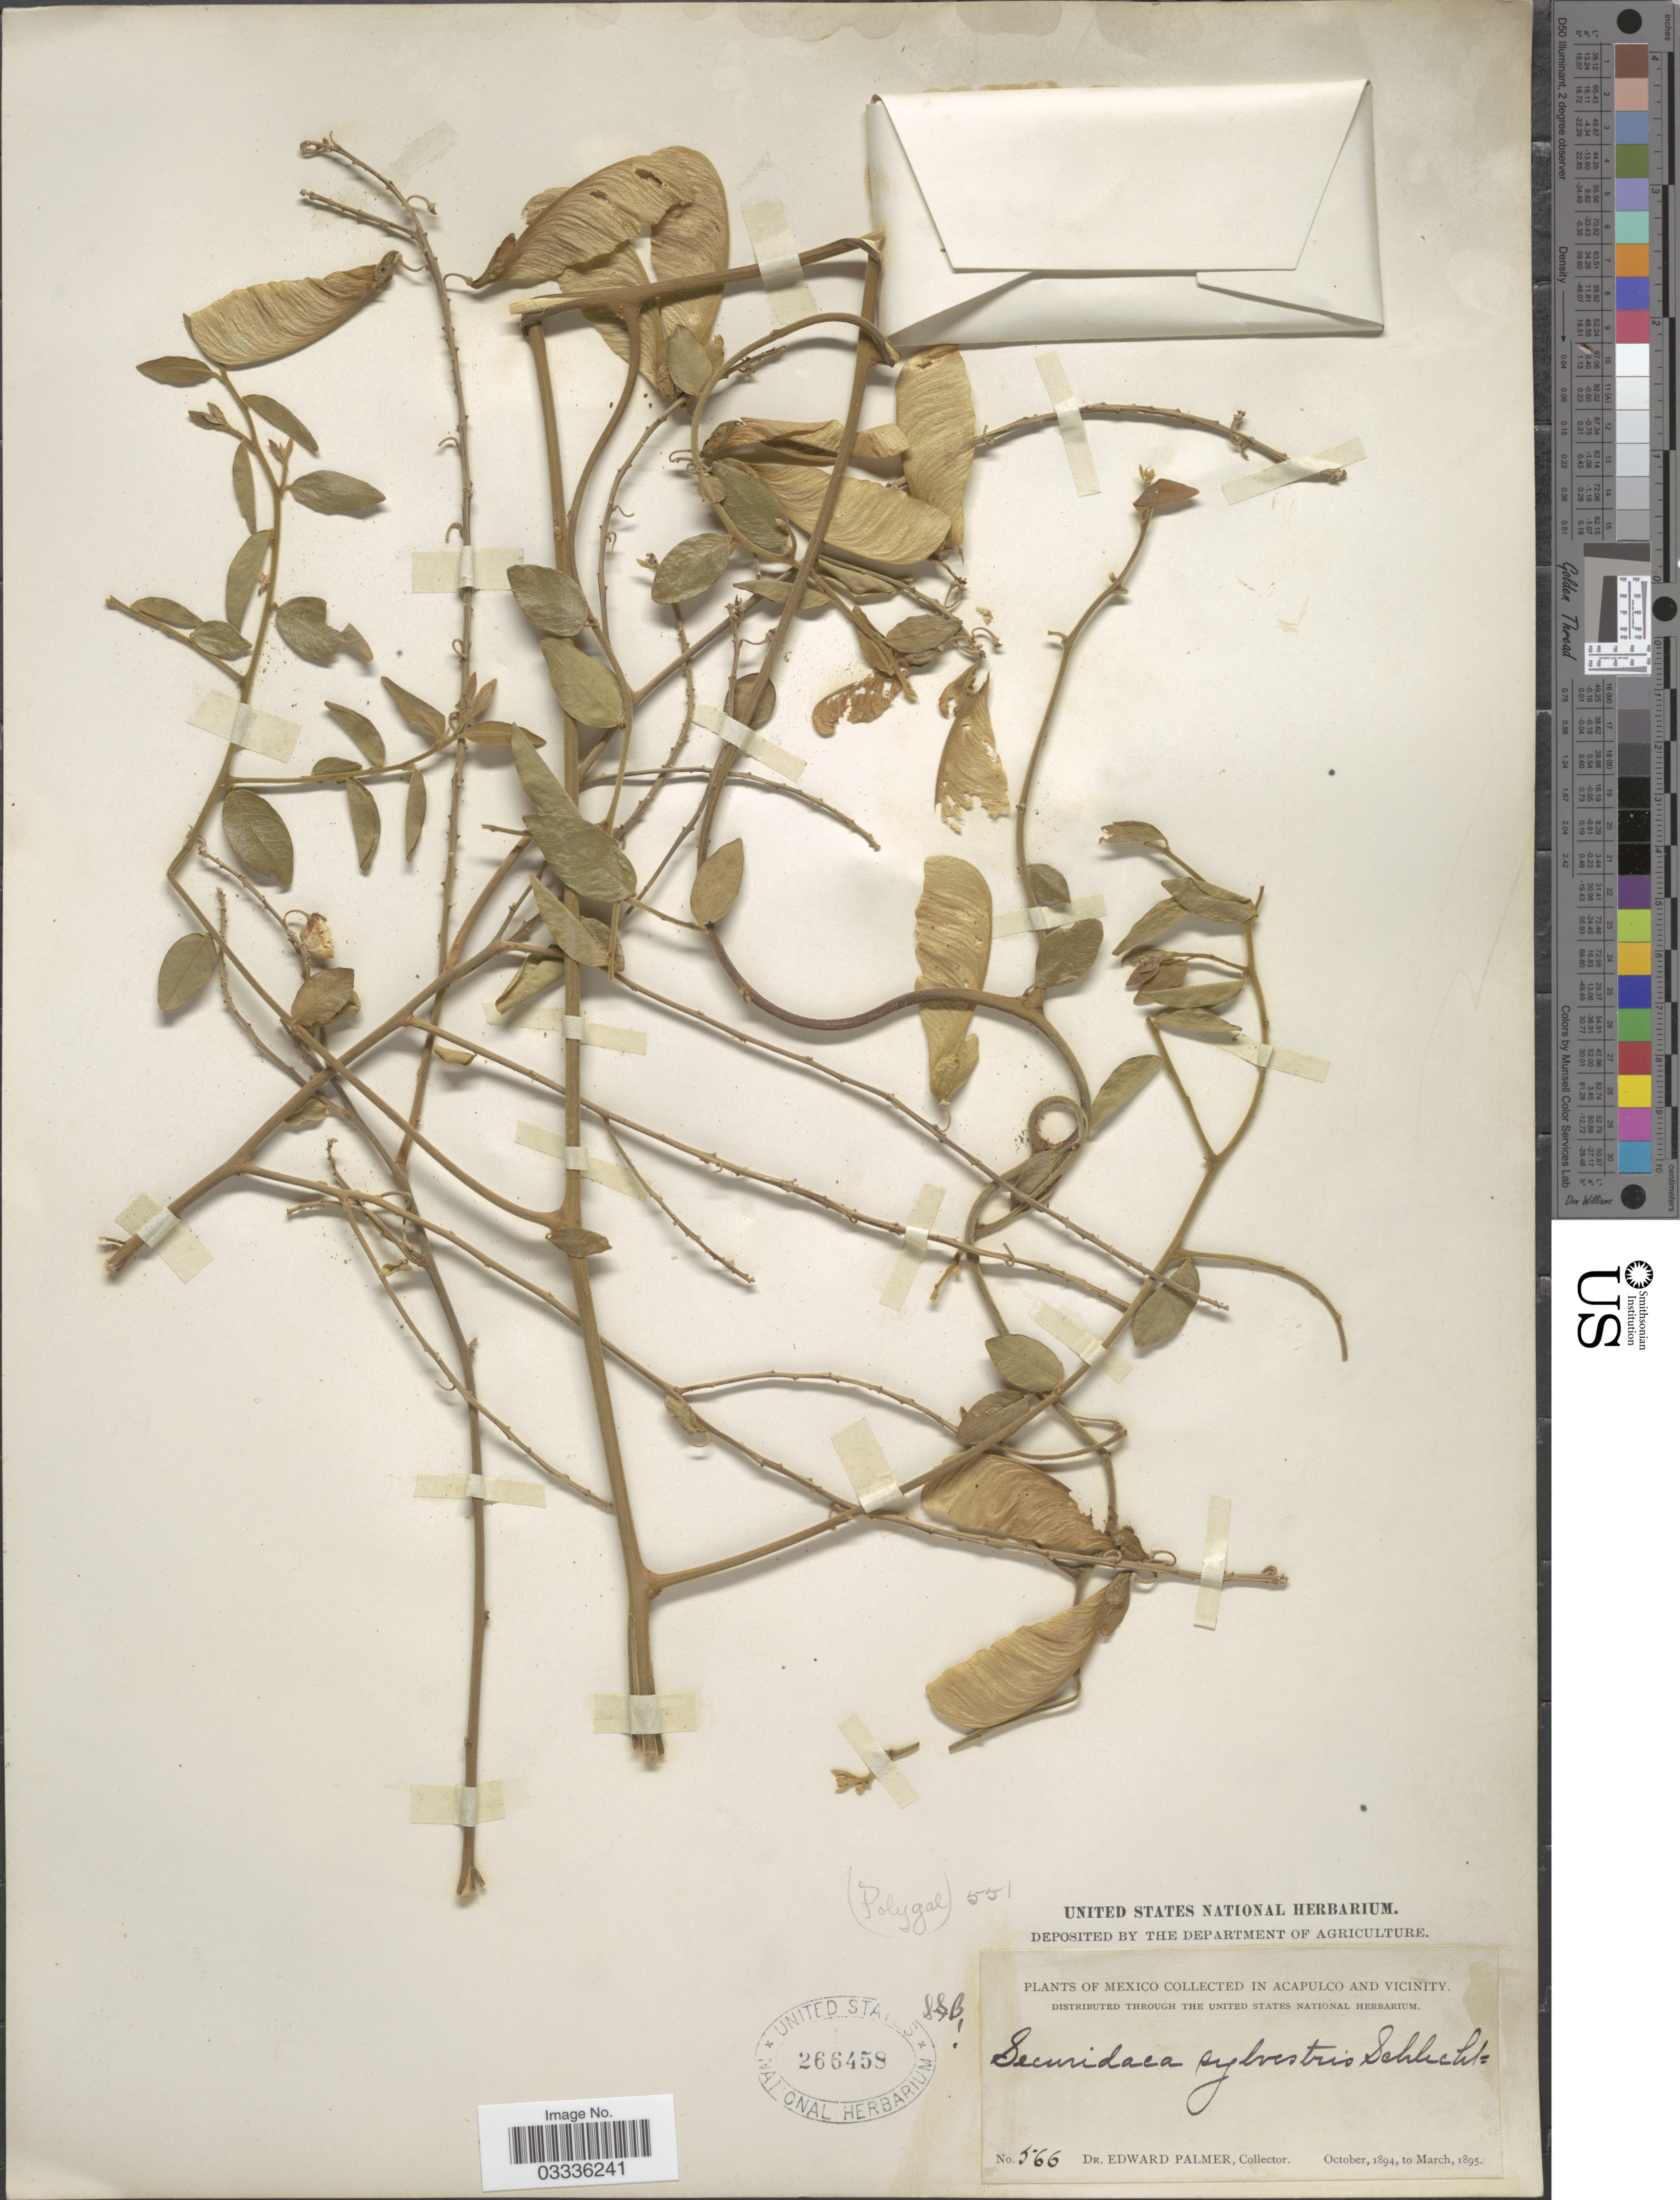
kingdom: Plantae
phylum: Tracheophyta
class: Magnoliopsida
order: Fabales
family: Polygalaceae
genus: Securidaca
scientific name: Securidaca sylvestris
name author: Schltdl.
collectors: E. Palmer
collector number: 566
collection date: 1894-10/1895-03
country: Mexico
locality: In Acapulco and vicinity.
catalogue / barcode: US 266458